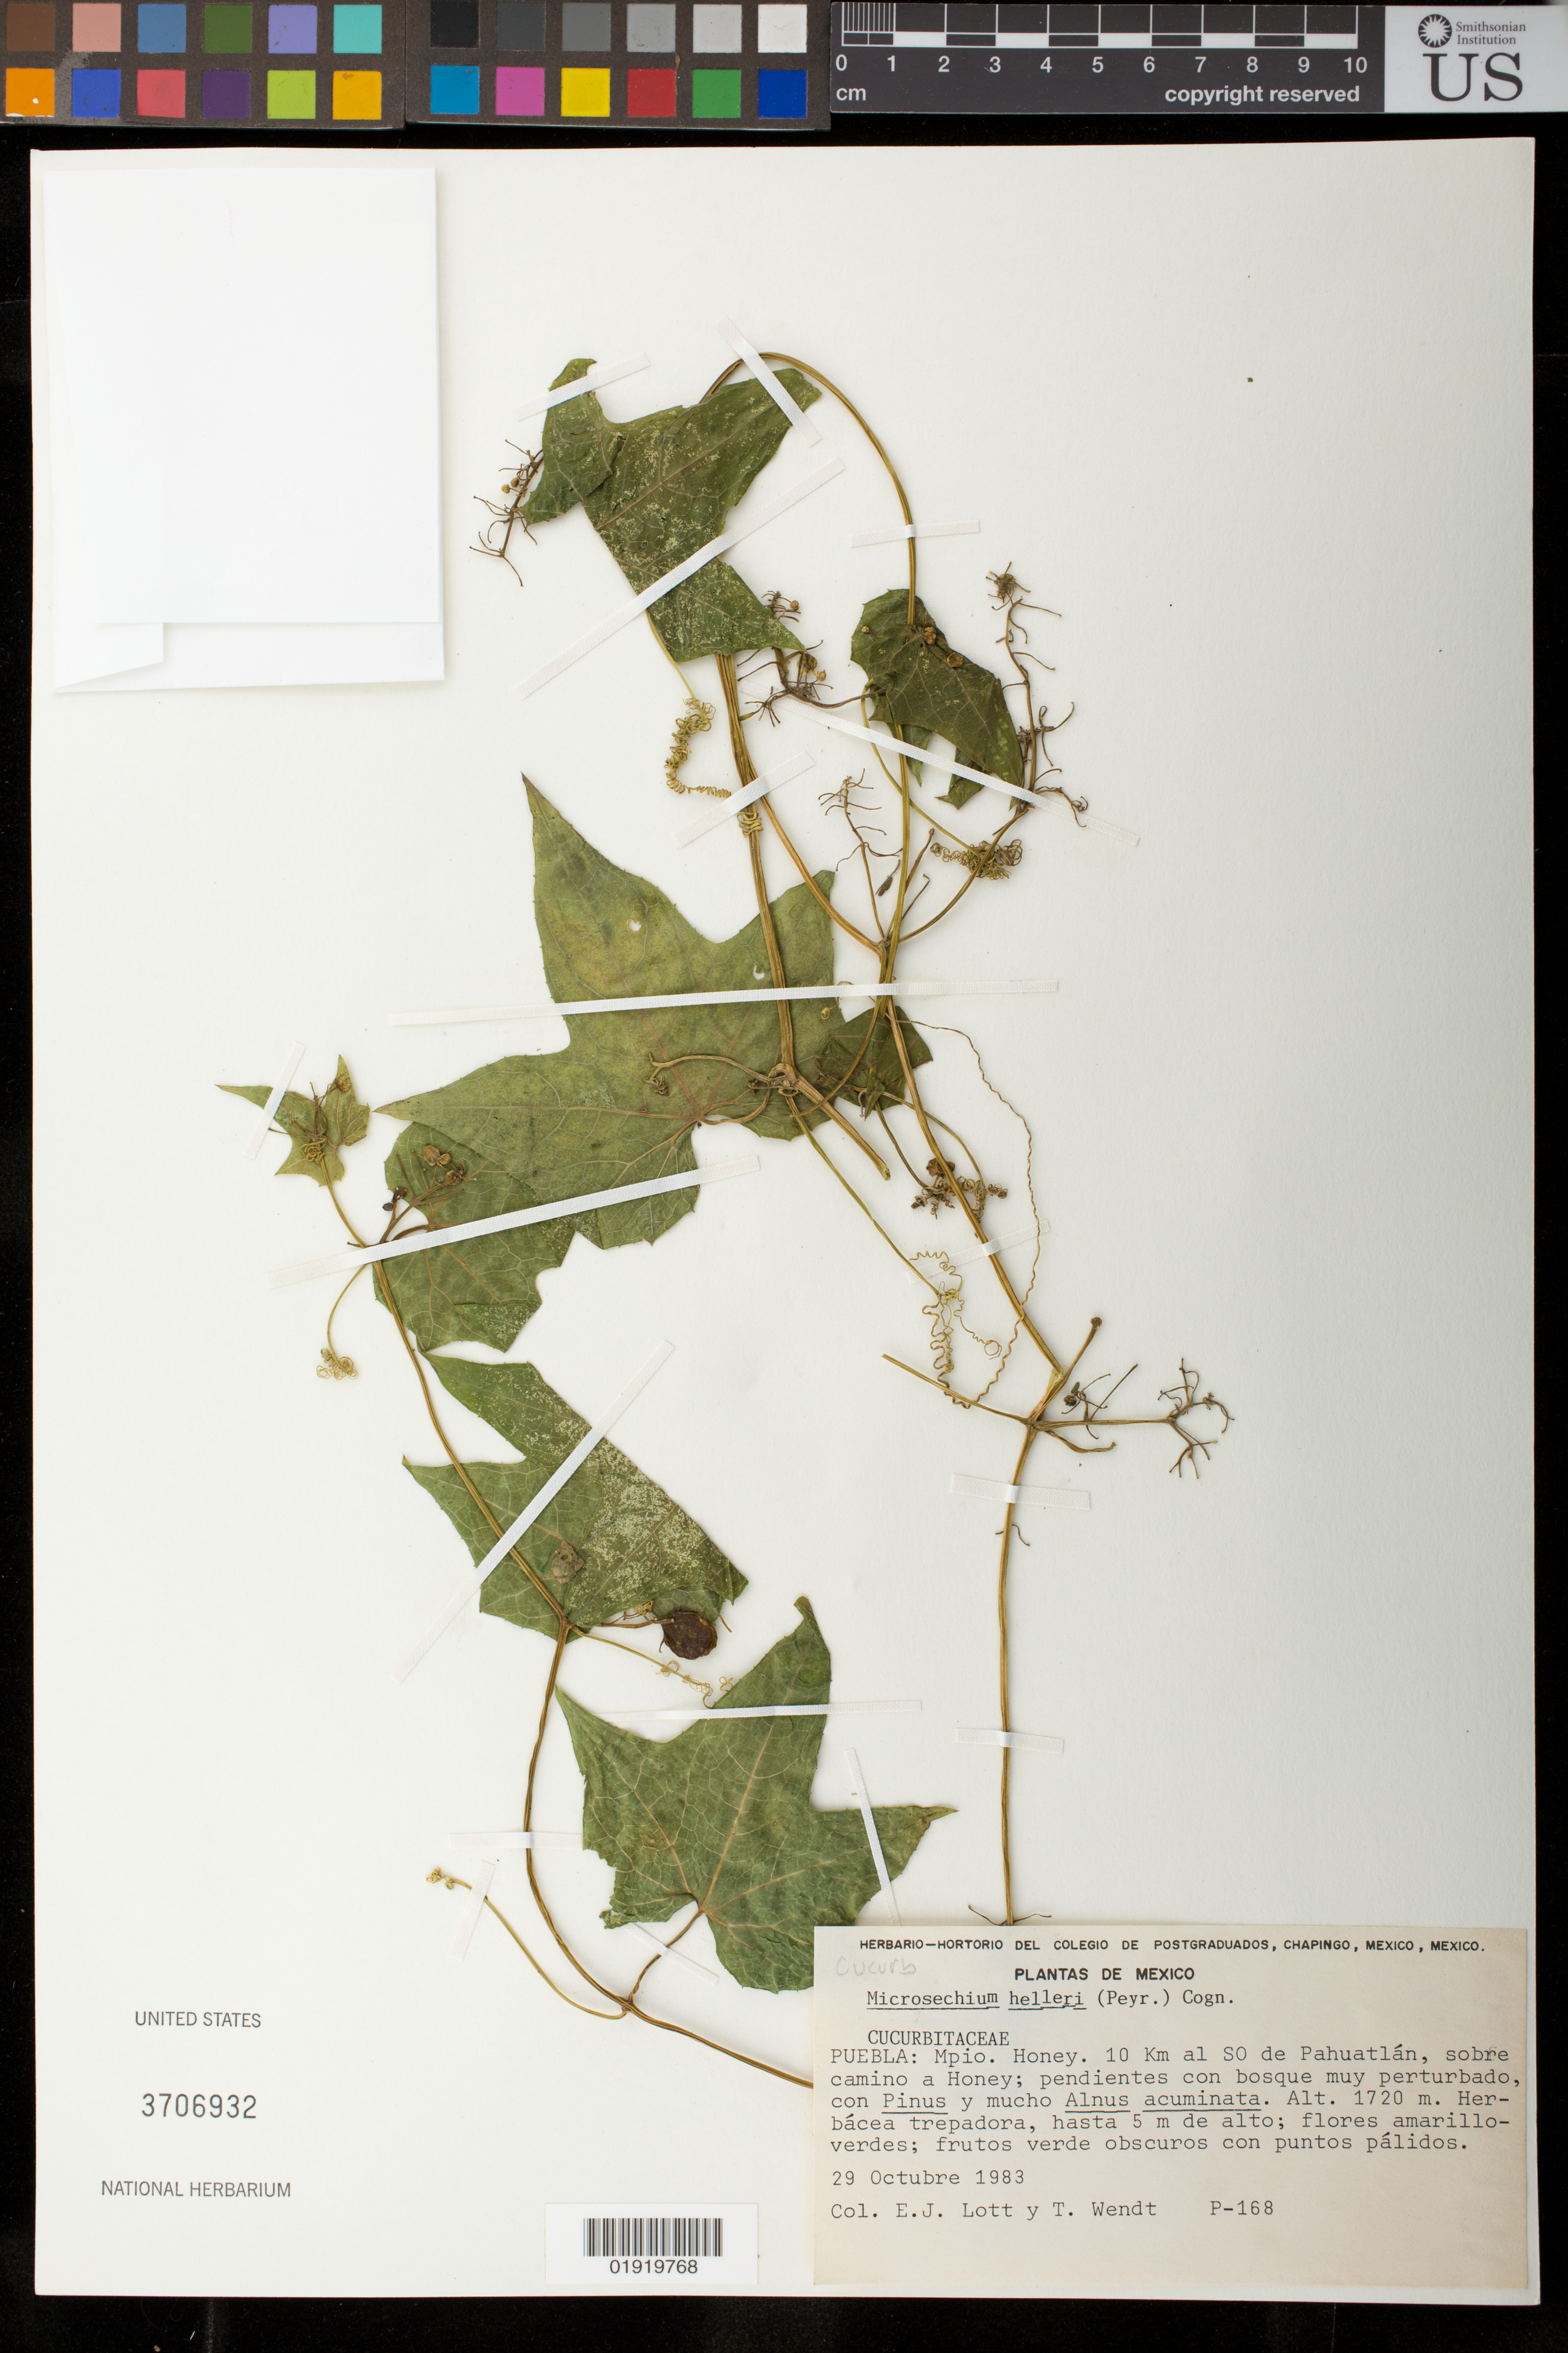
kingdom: Plantae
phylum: Tracheophyta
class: Magnoliopsida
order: Cucurbitales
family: Cucurbitaceae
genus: Microsechium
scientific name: Microsechium helleri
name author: (Peyr.) Cogn.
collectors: E. Lott & T. L. Wendt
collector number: P-168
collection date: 1983-10-29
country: Mexico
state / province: Puebla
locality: Puebla: Mpio. Honey. 10 km al SO de Pahuatlán, sobre camino a Honey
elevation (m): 1720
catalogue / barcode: US 3706932